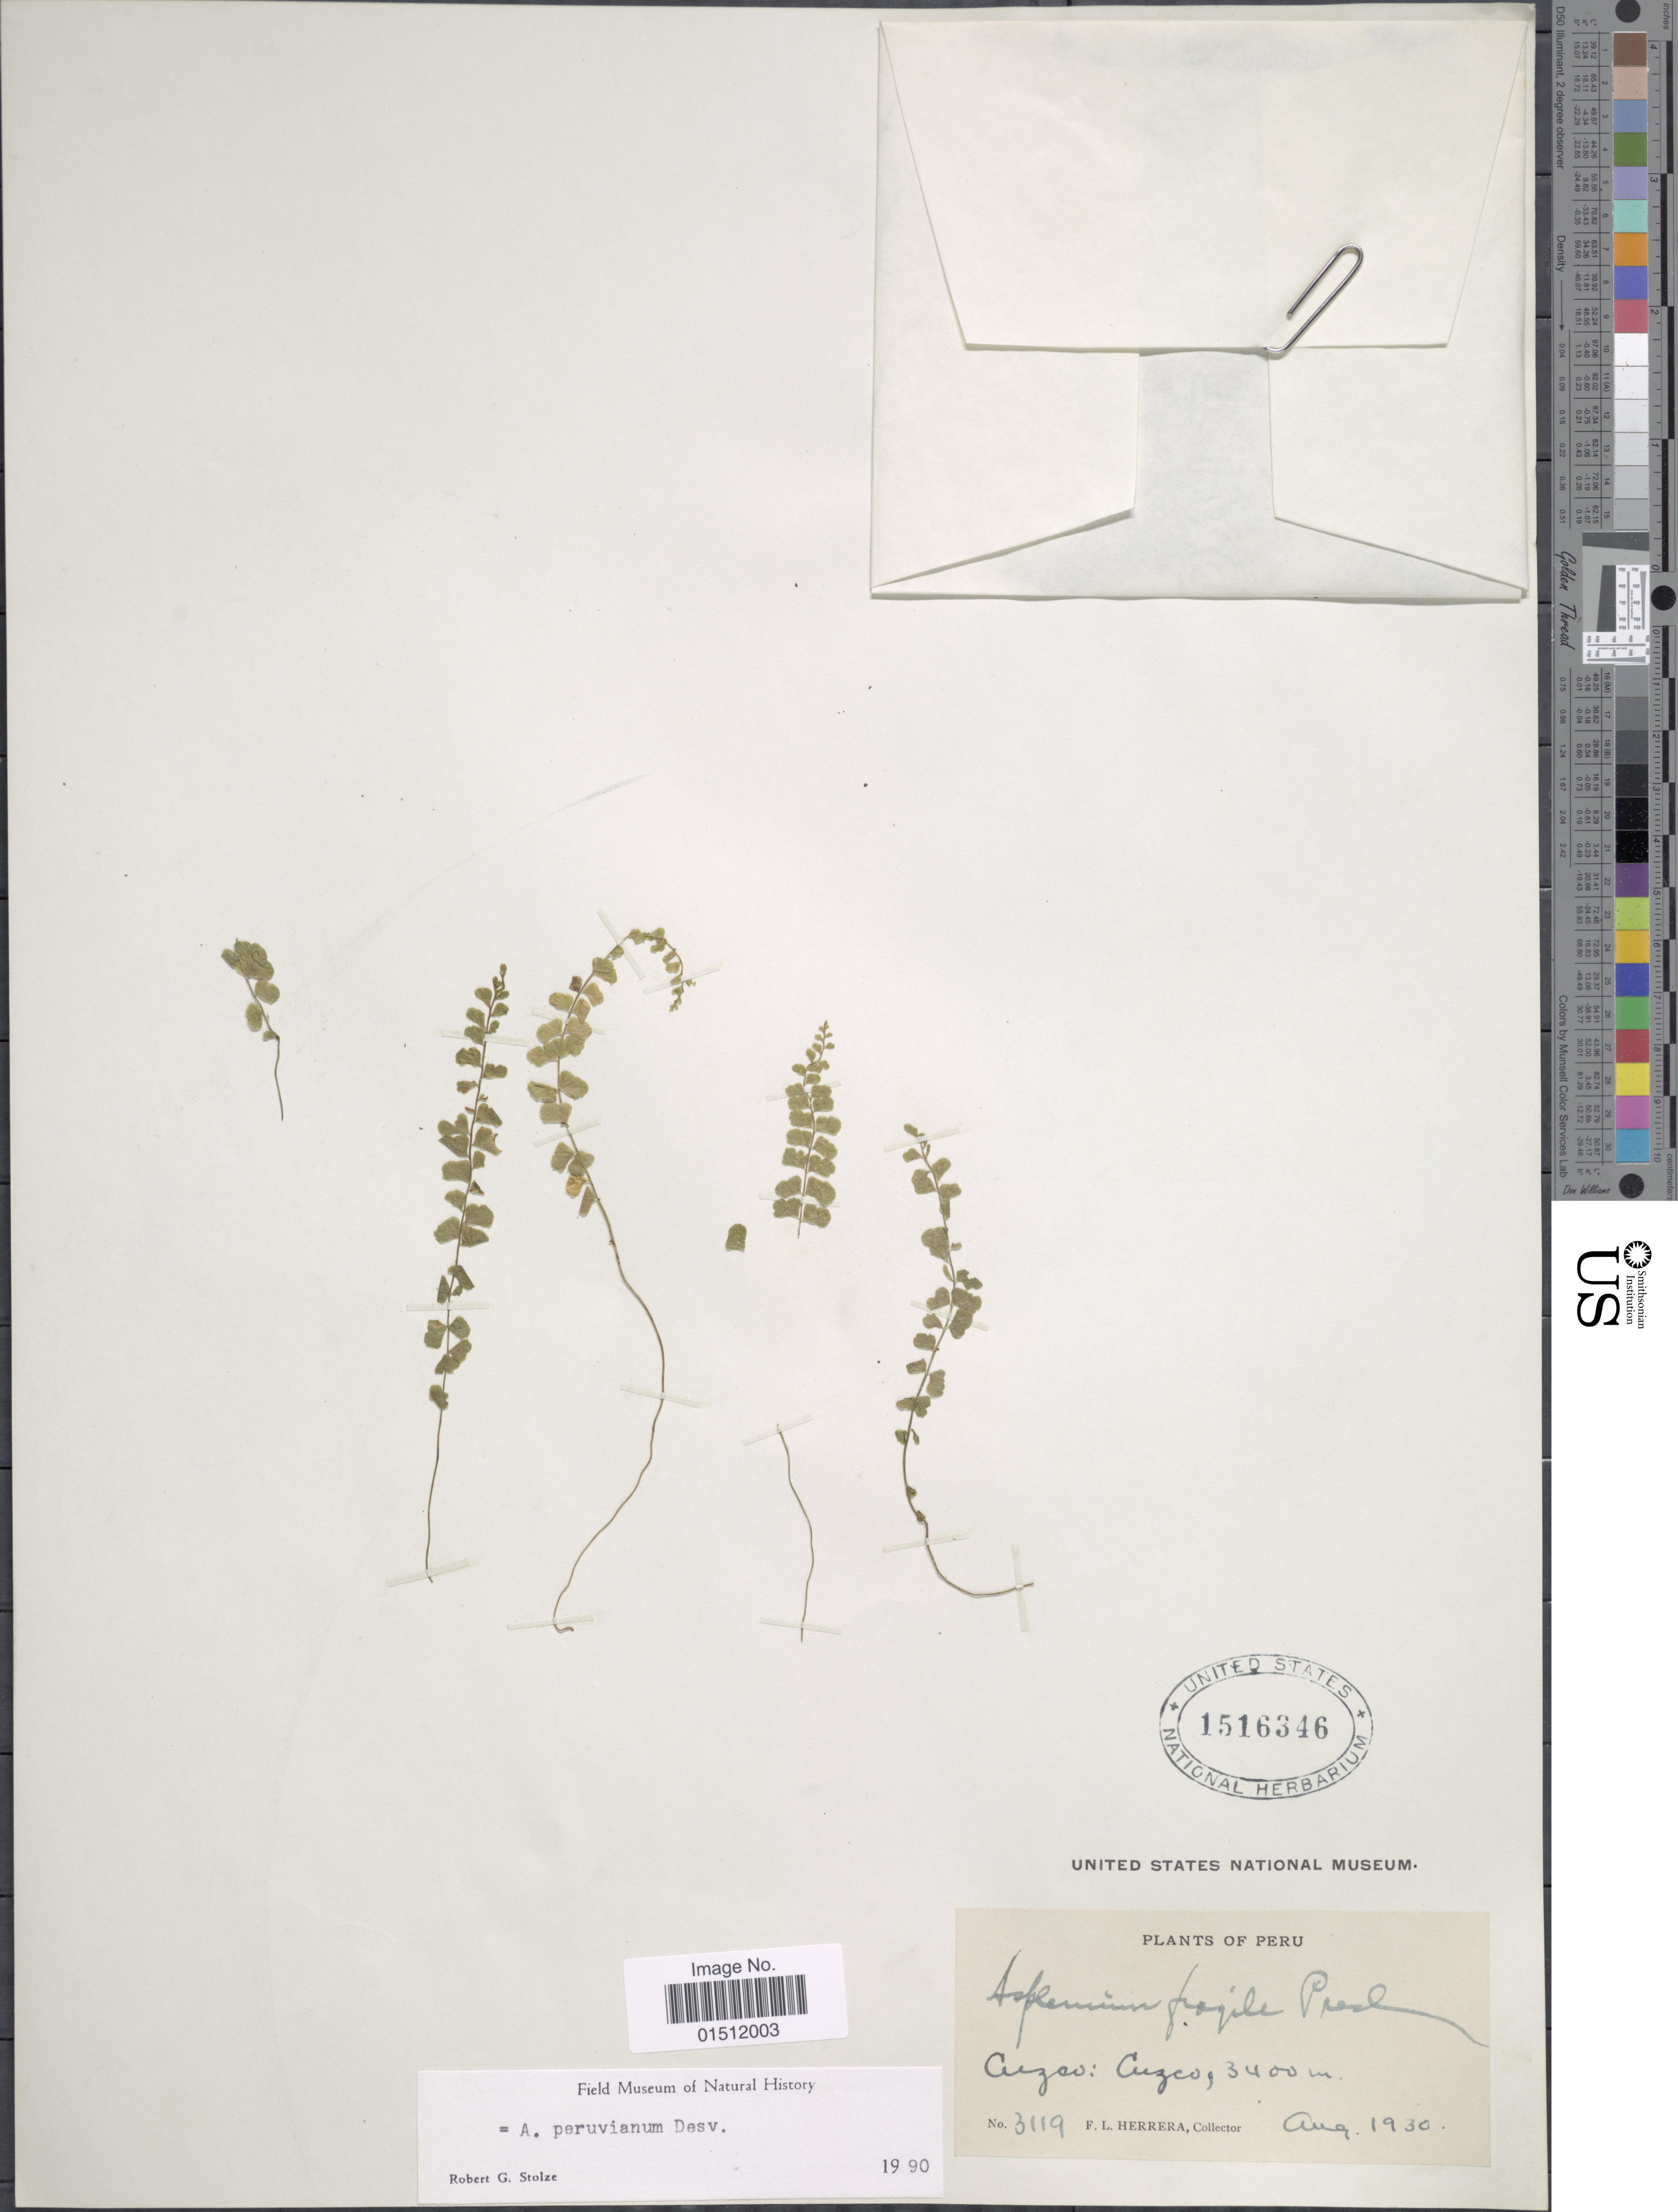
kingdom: Plantae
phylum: Tracheophyta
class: Polypodiopsida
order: Polypodiales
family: Aspleniaceae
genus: Asplenium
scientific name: Asplenium peruvianum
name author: Desv.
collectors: F. L. Herrera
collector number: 3119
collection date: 1930-08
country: Peru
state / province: Cusco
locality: Cuzco: Cuzco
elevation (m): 3400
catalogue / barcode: US 156346